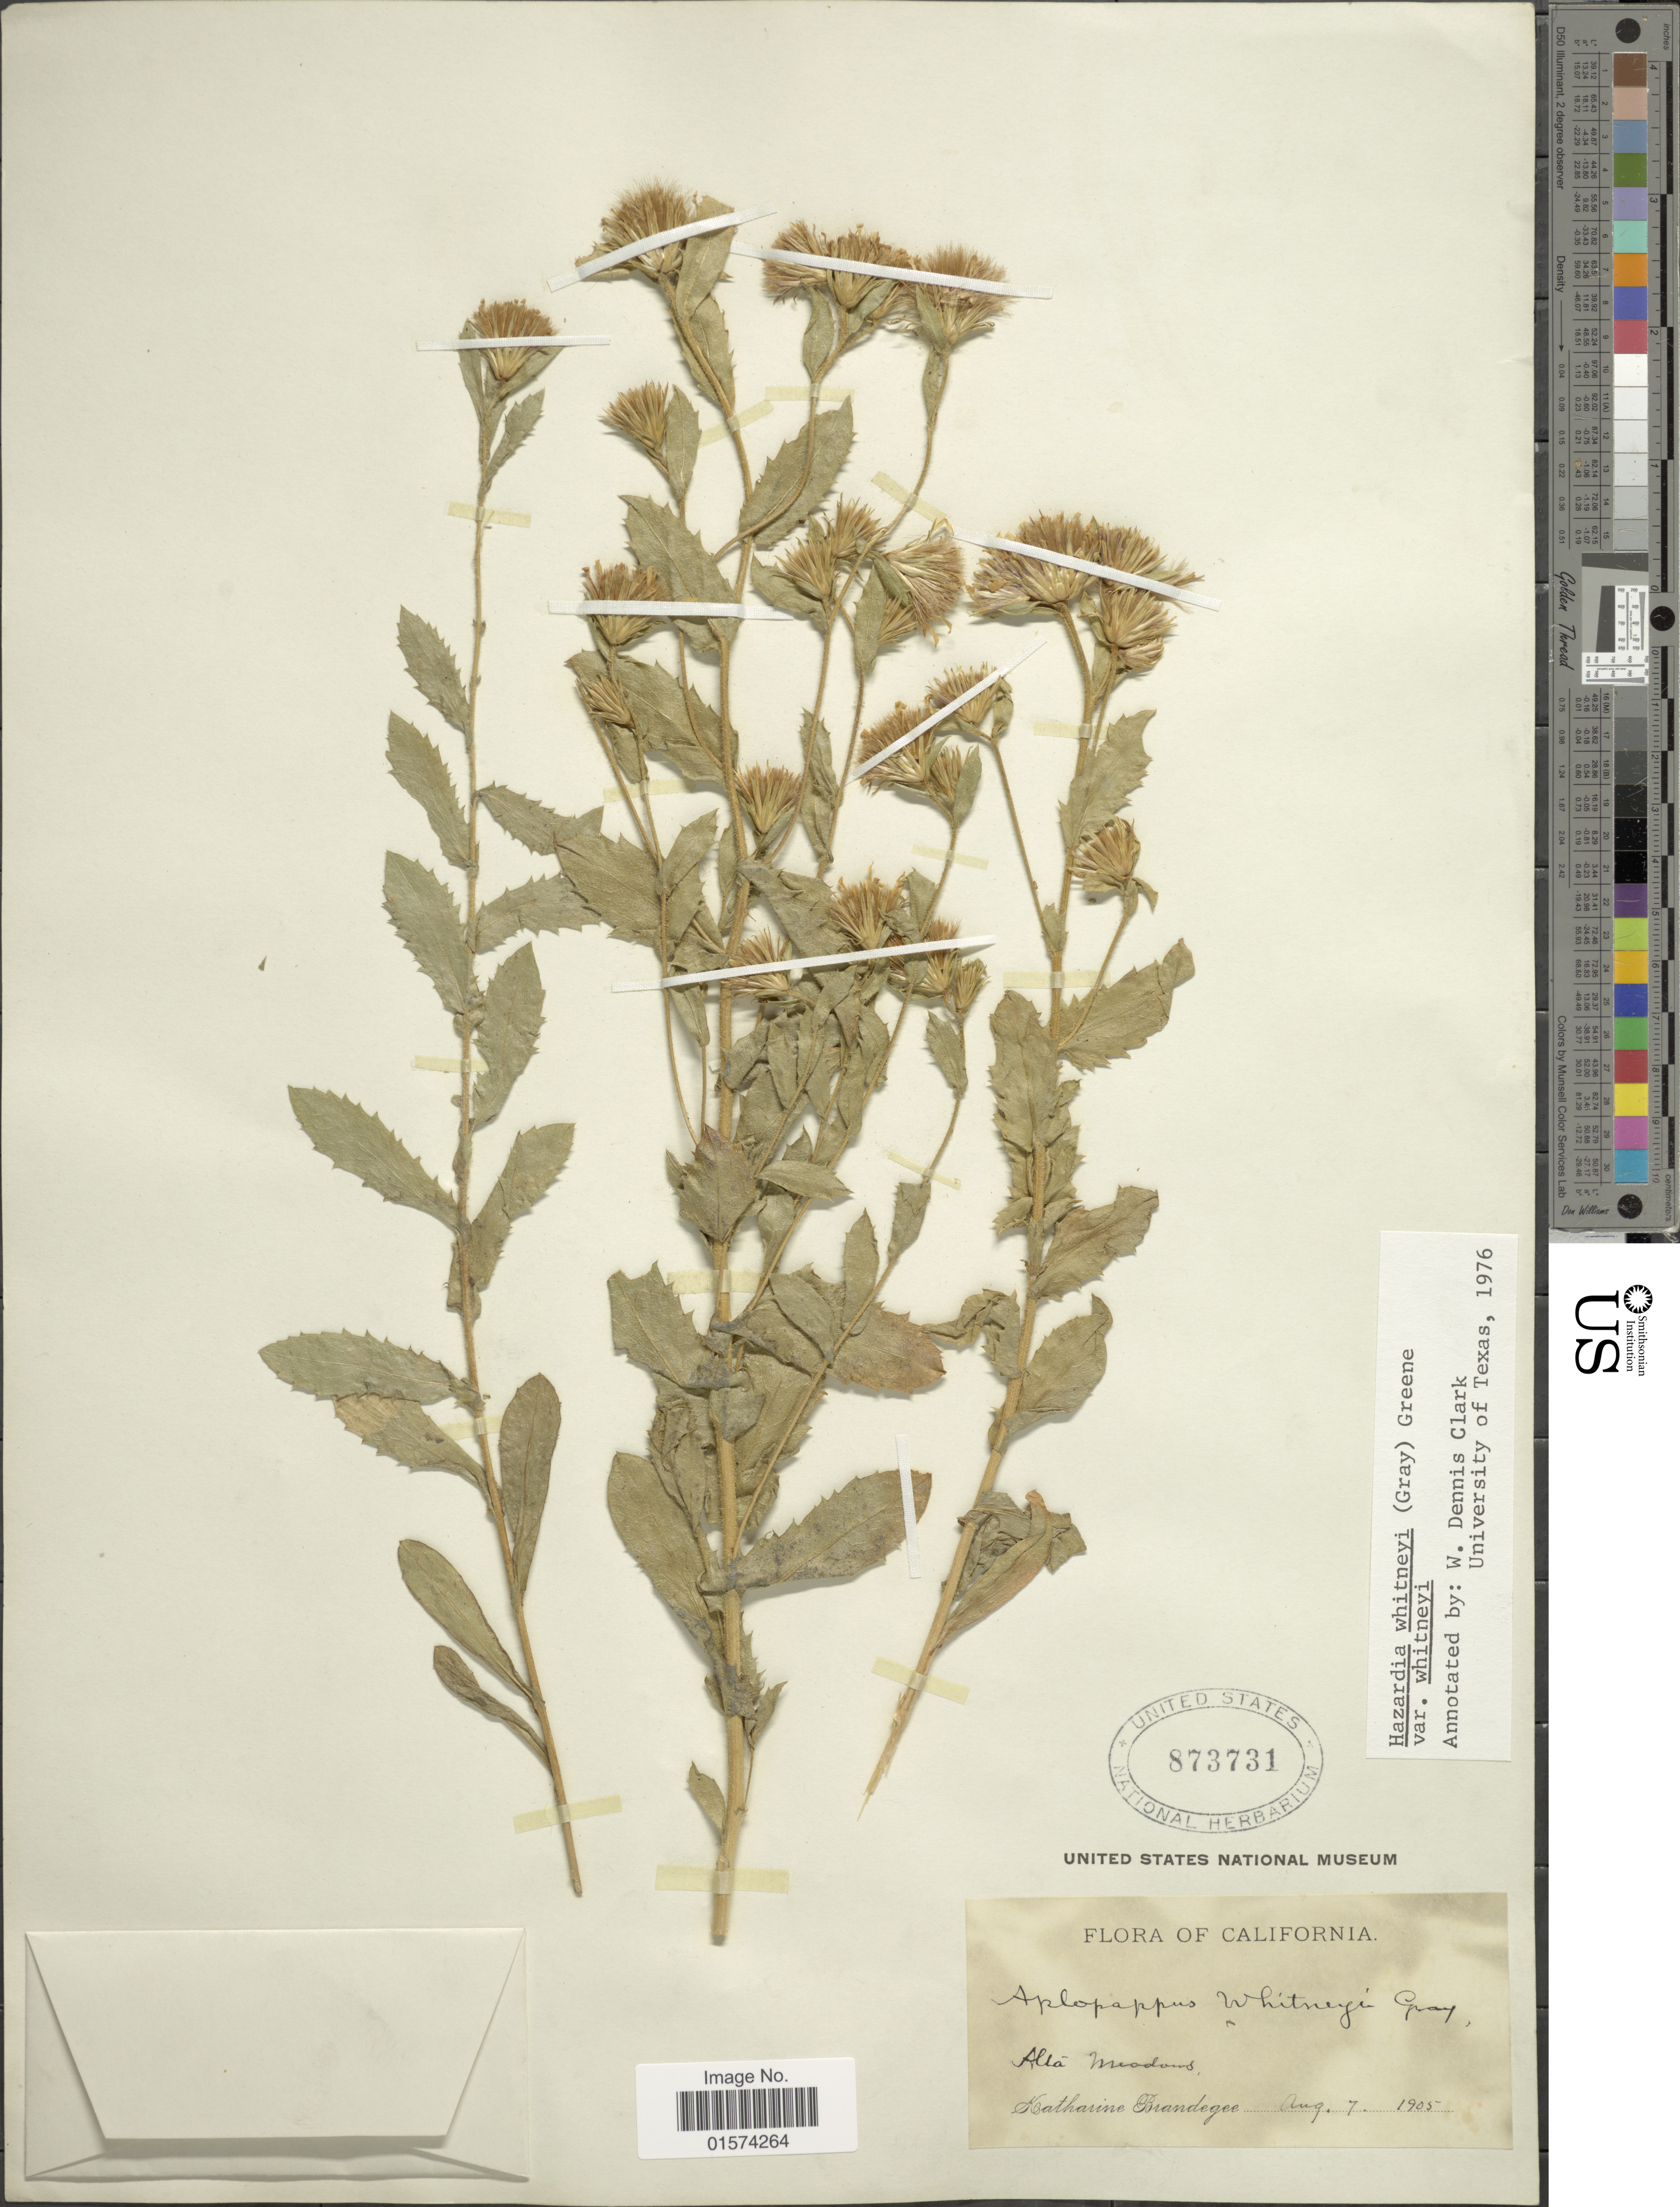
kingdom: Plantae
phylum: Tracheophyta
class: Magnoliopsida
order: Asterales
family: Asteraceae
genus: Hazardia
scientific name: Hazardia whitneyi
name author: (A. Gray) Greene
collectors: M. K. Brandegee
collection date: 1905-08-07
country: United States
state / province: California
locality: Alta Meadows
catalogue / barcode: US 873731